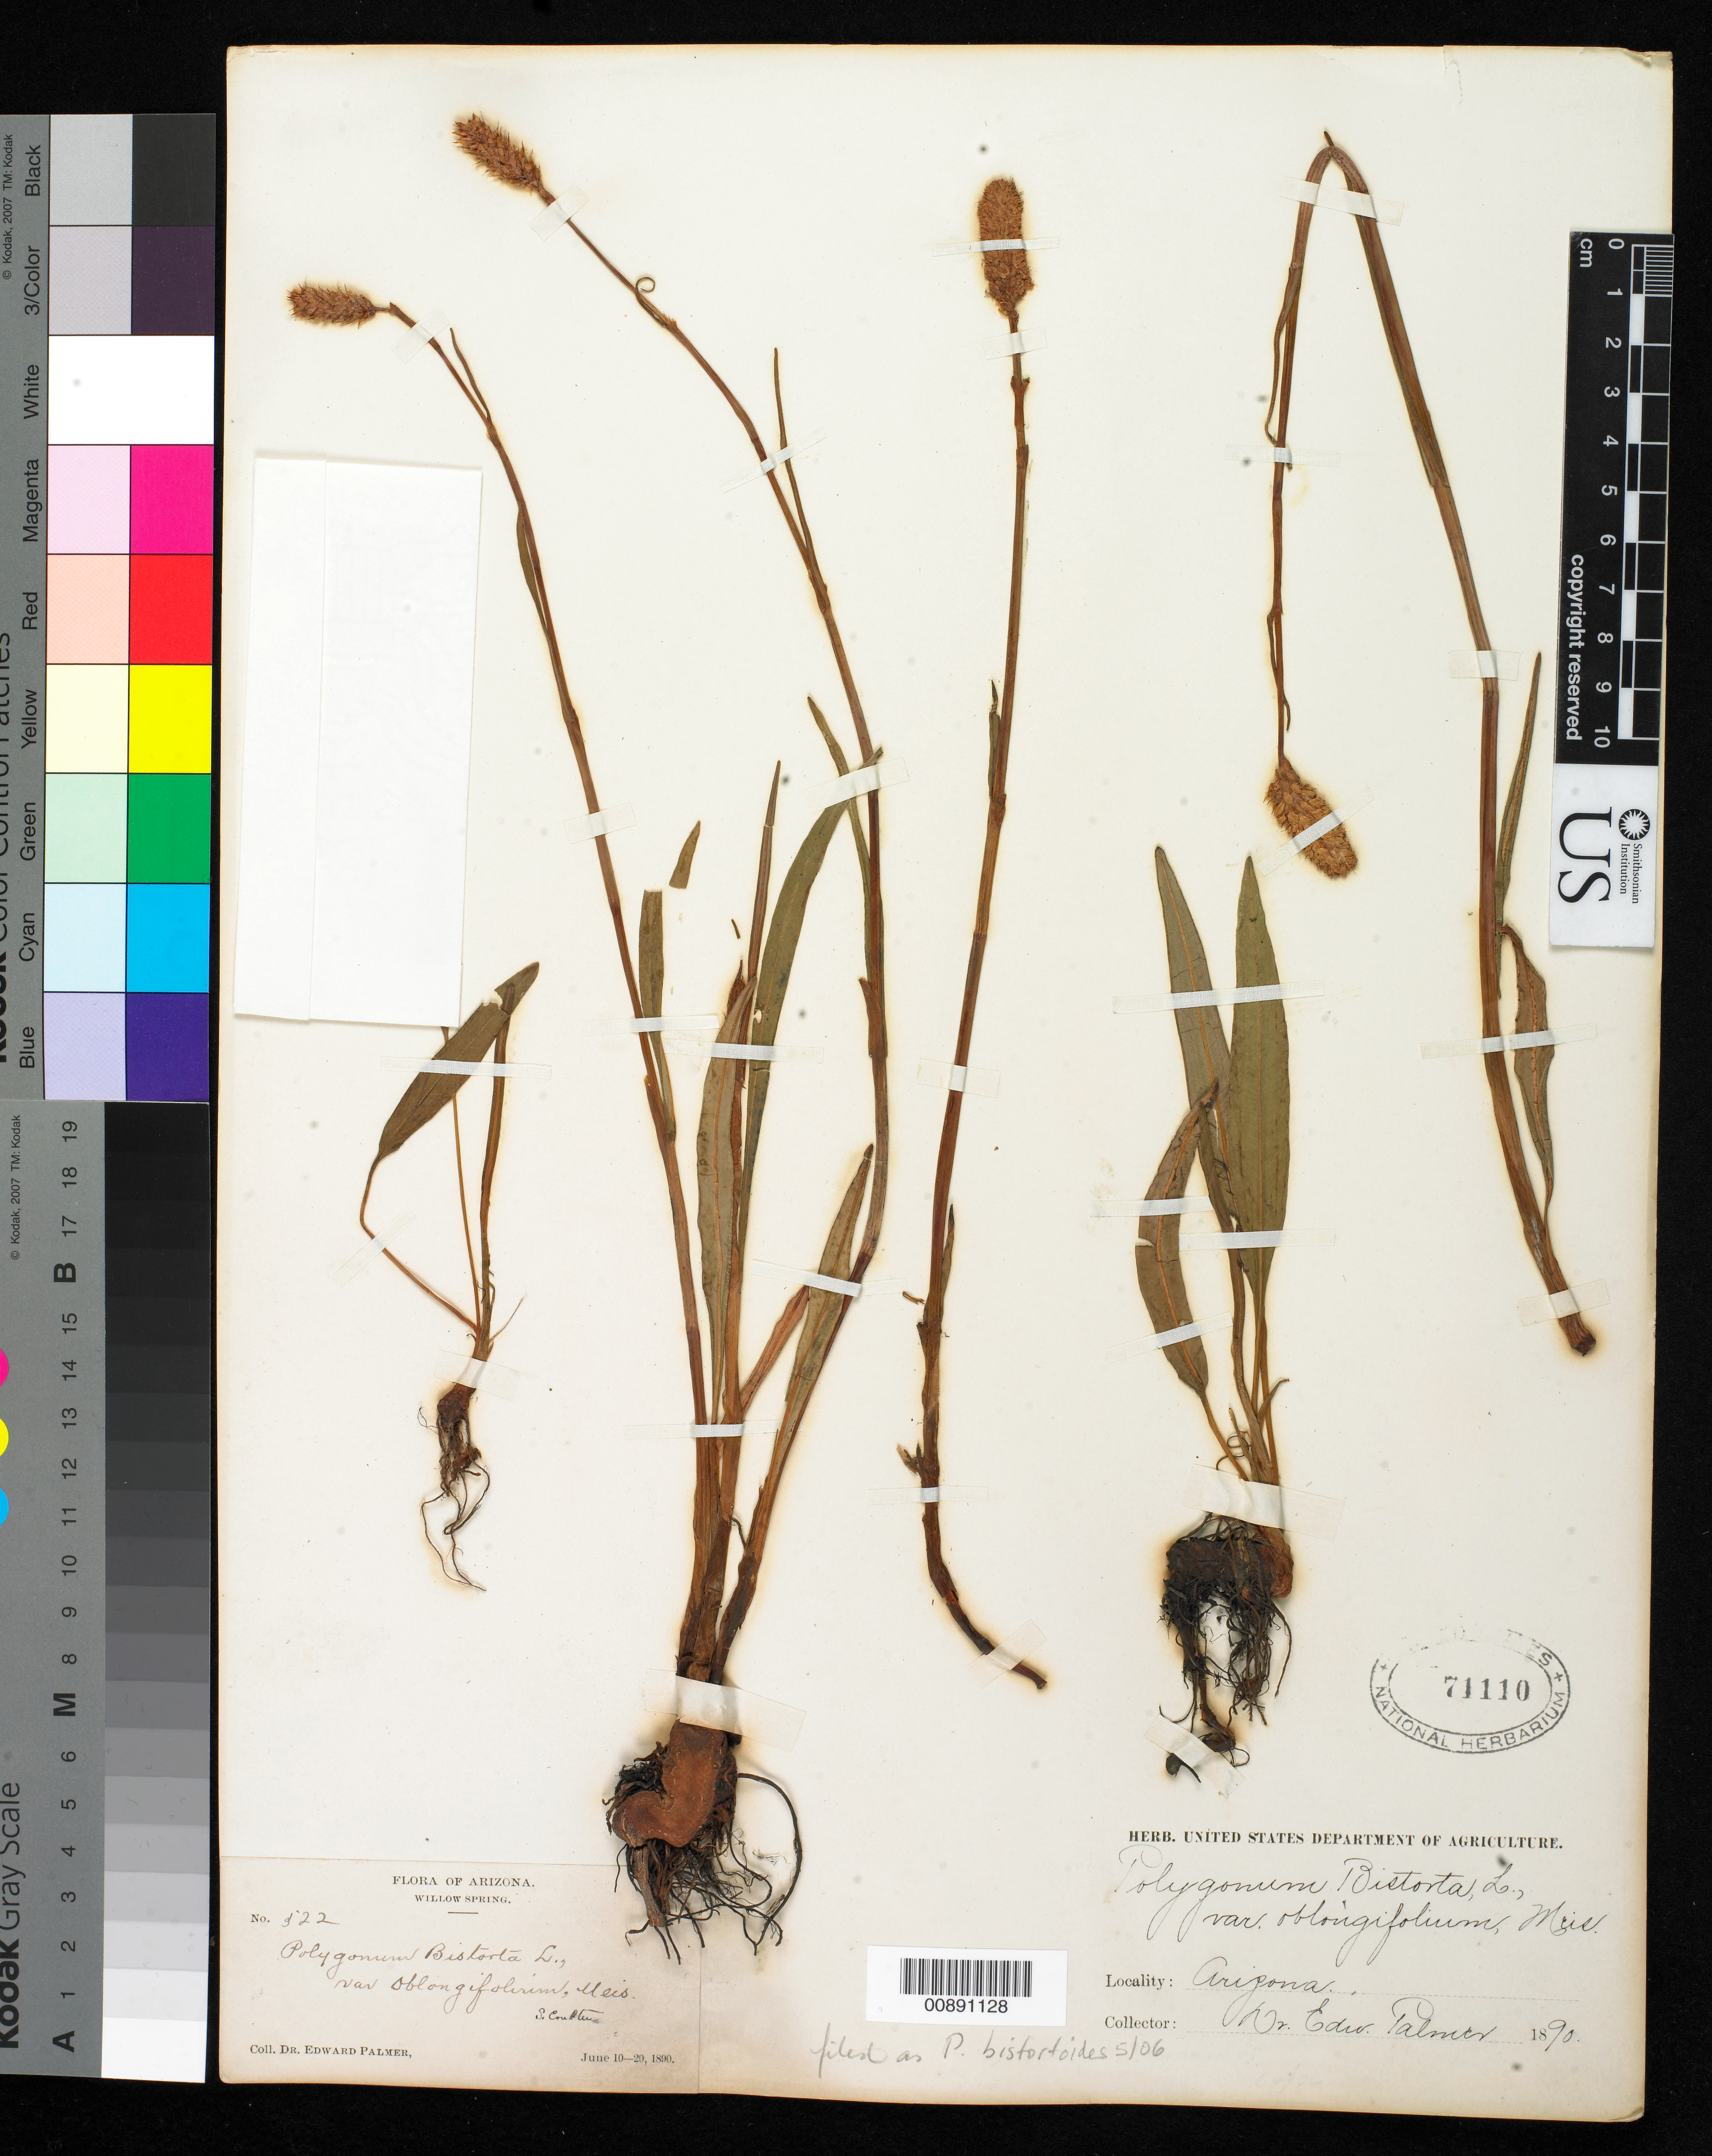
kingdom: Plantae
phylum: Tracheophyta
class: Magnoliopsida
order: Caryophyllales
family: Polygonaceae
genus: Bistorta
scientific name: Bistorta bistortoides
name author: (Pursh) Small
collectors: E. Palmer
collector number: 522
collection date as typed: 10 Jun 1890 to 20 Jun 1890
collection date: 1890-06-10/1890-06-20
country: United States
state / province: Arizona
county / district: Coconino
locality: Willow Spring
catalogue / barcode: US 71110